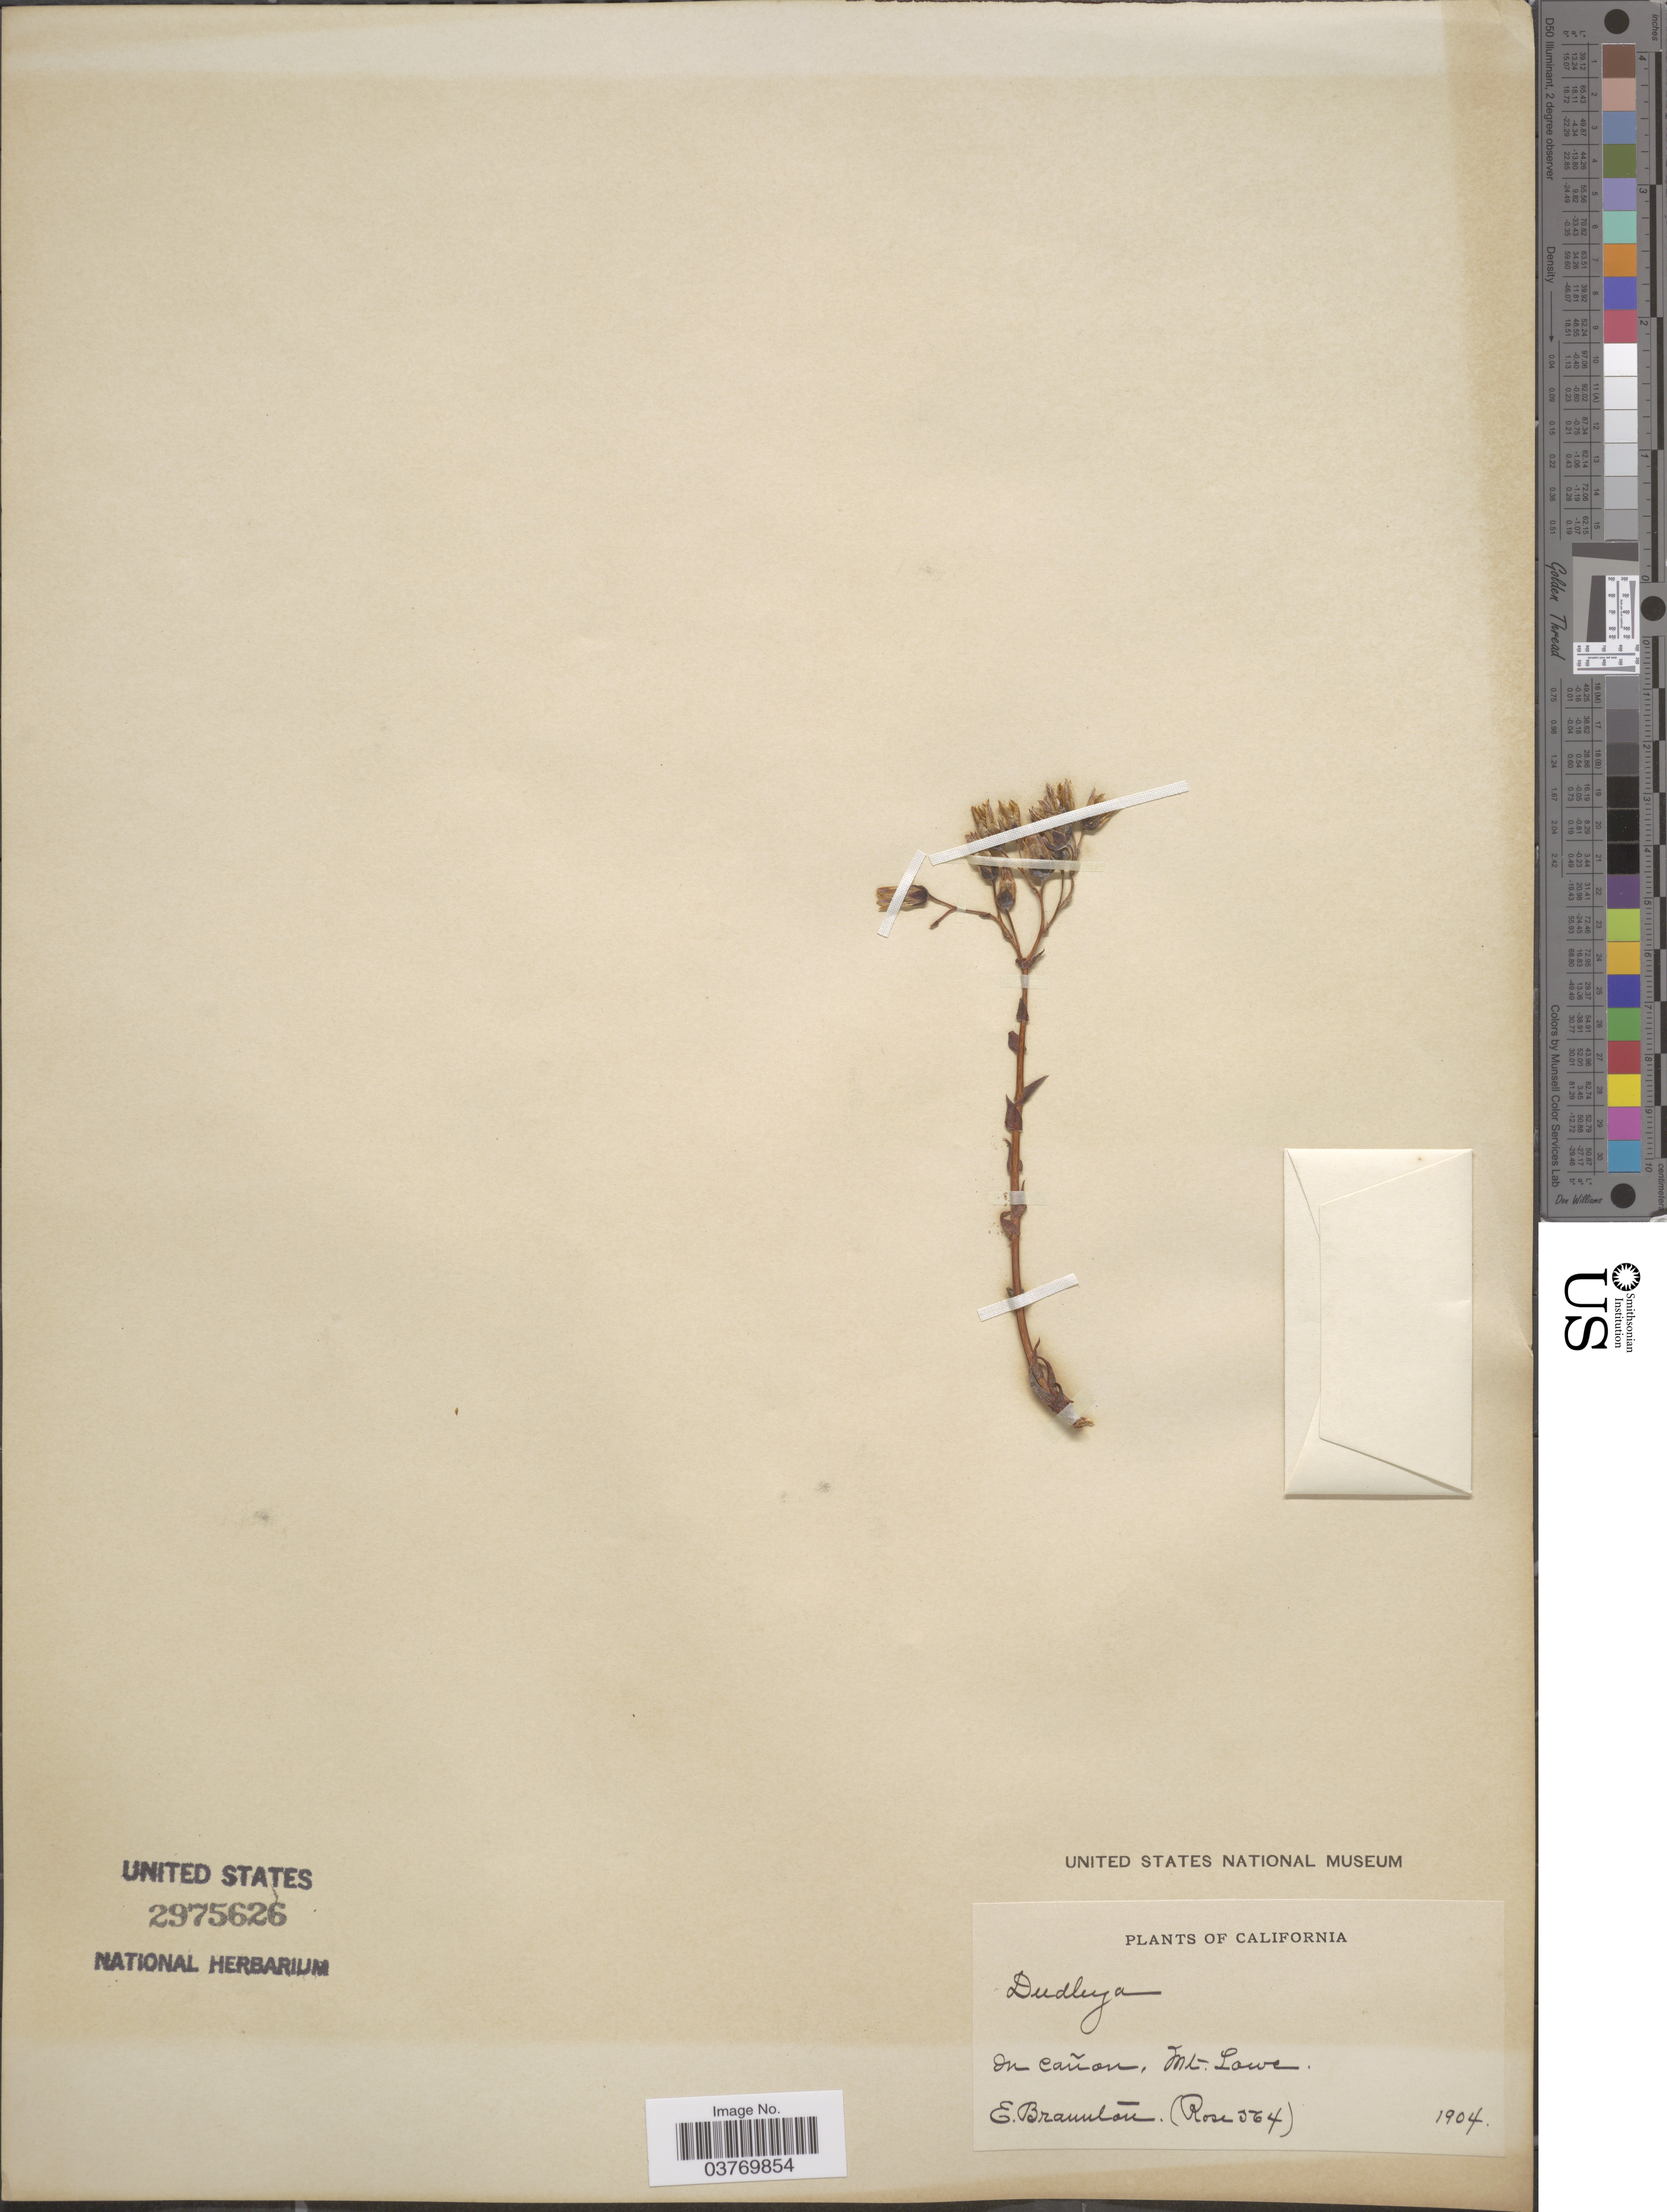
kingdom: Plantae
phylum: Tracheophyta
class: Magnoliopsida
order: Saxifragales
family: Crassulaceae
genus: Dudleya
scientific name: Dudleya sp.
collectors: E. Braunton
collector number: Rose 564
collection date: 1904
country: United States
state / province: California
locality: On Cañon, Mt Lowe.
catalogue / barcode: US 2975626